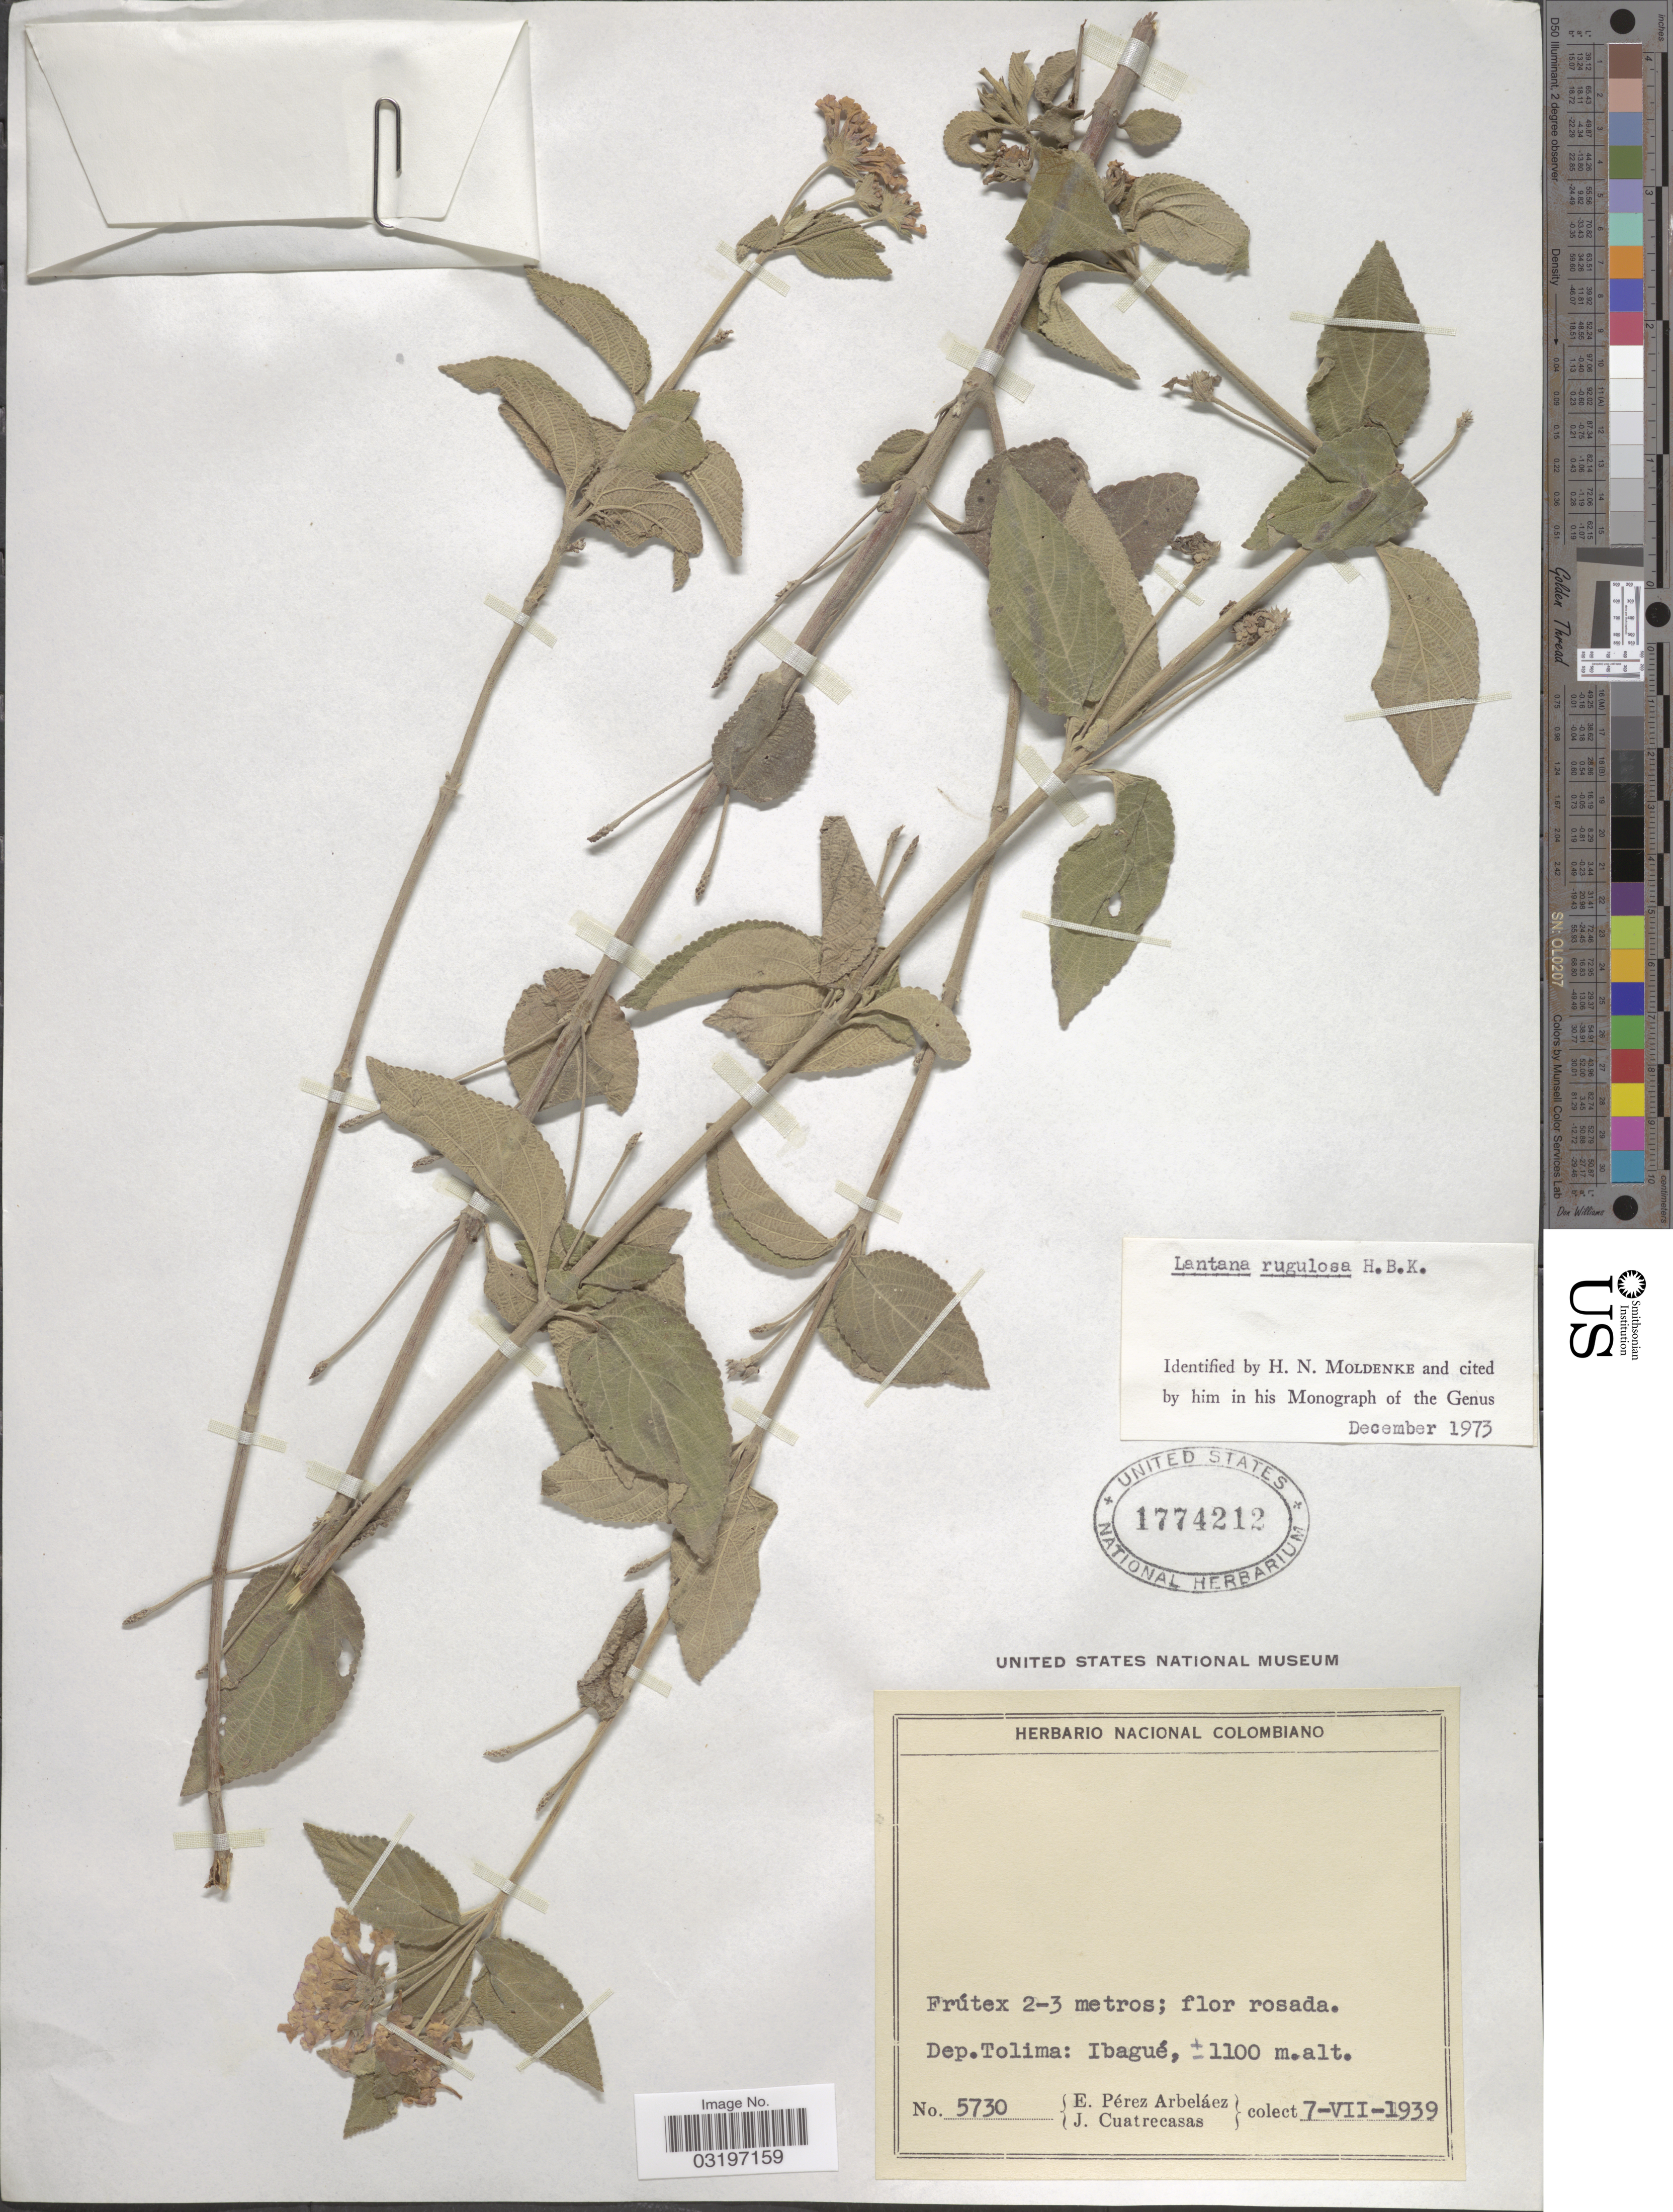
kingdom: Plantae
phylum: Tracheophyta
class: Magnoliopsida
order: Lamiales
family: Verbenaceae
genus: Lantana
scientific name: Lantana rugulosa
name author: Kunth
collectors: E. Pérez Arbeláez & J. Cuatrecasas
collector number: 5730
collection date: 1939-07-07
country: Colombia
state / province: Tolima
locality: Dep. Tolima: Ibagué.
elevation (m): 1100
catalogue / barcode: US 1774212